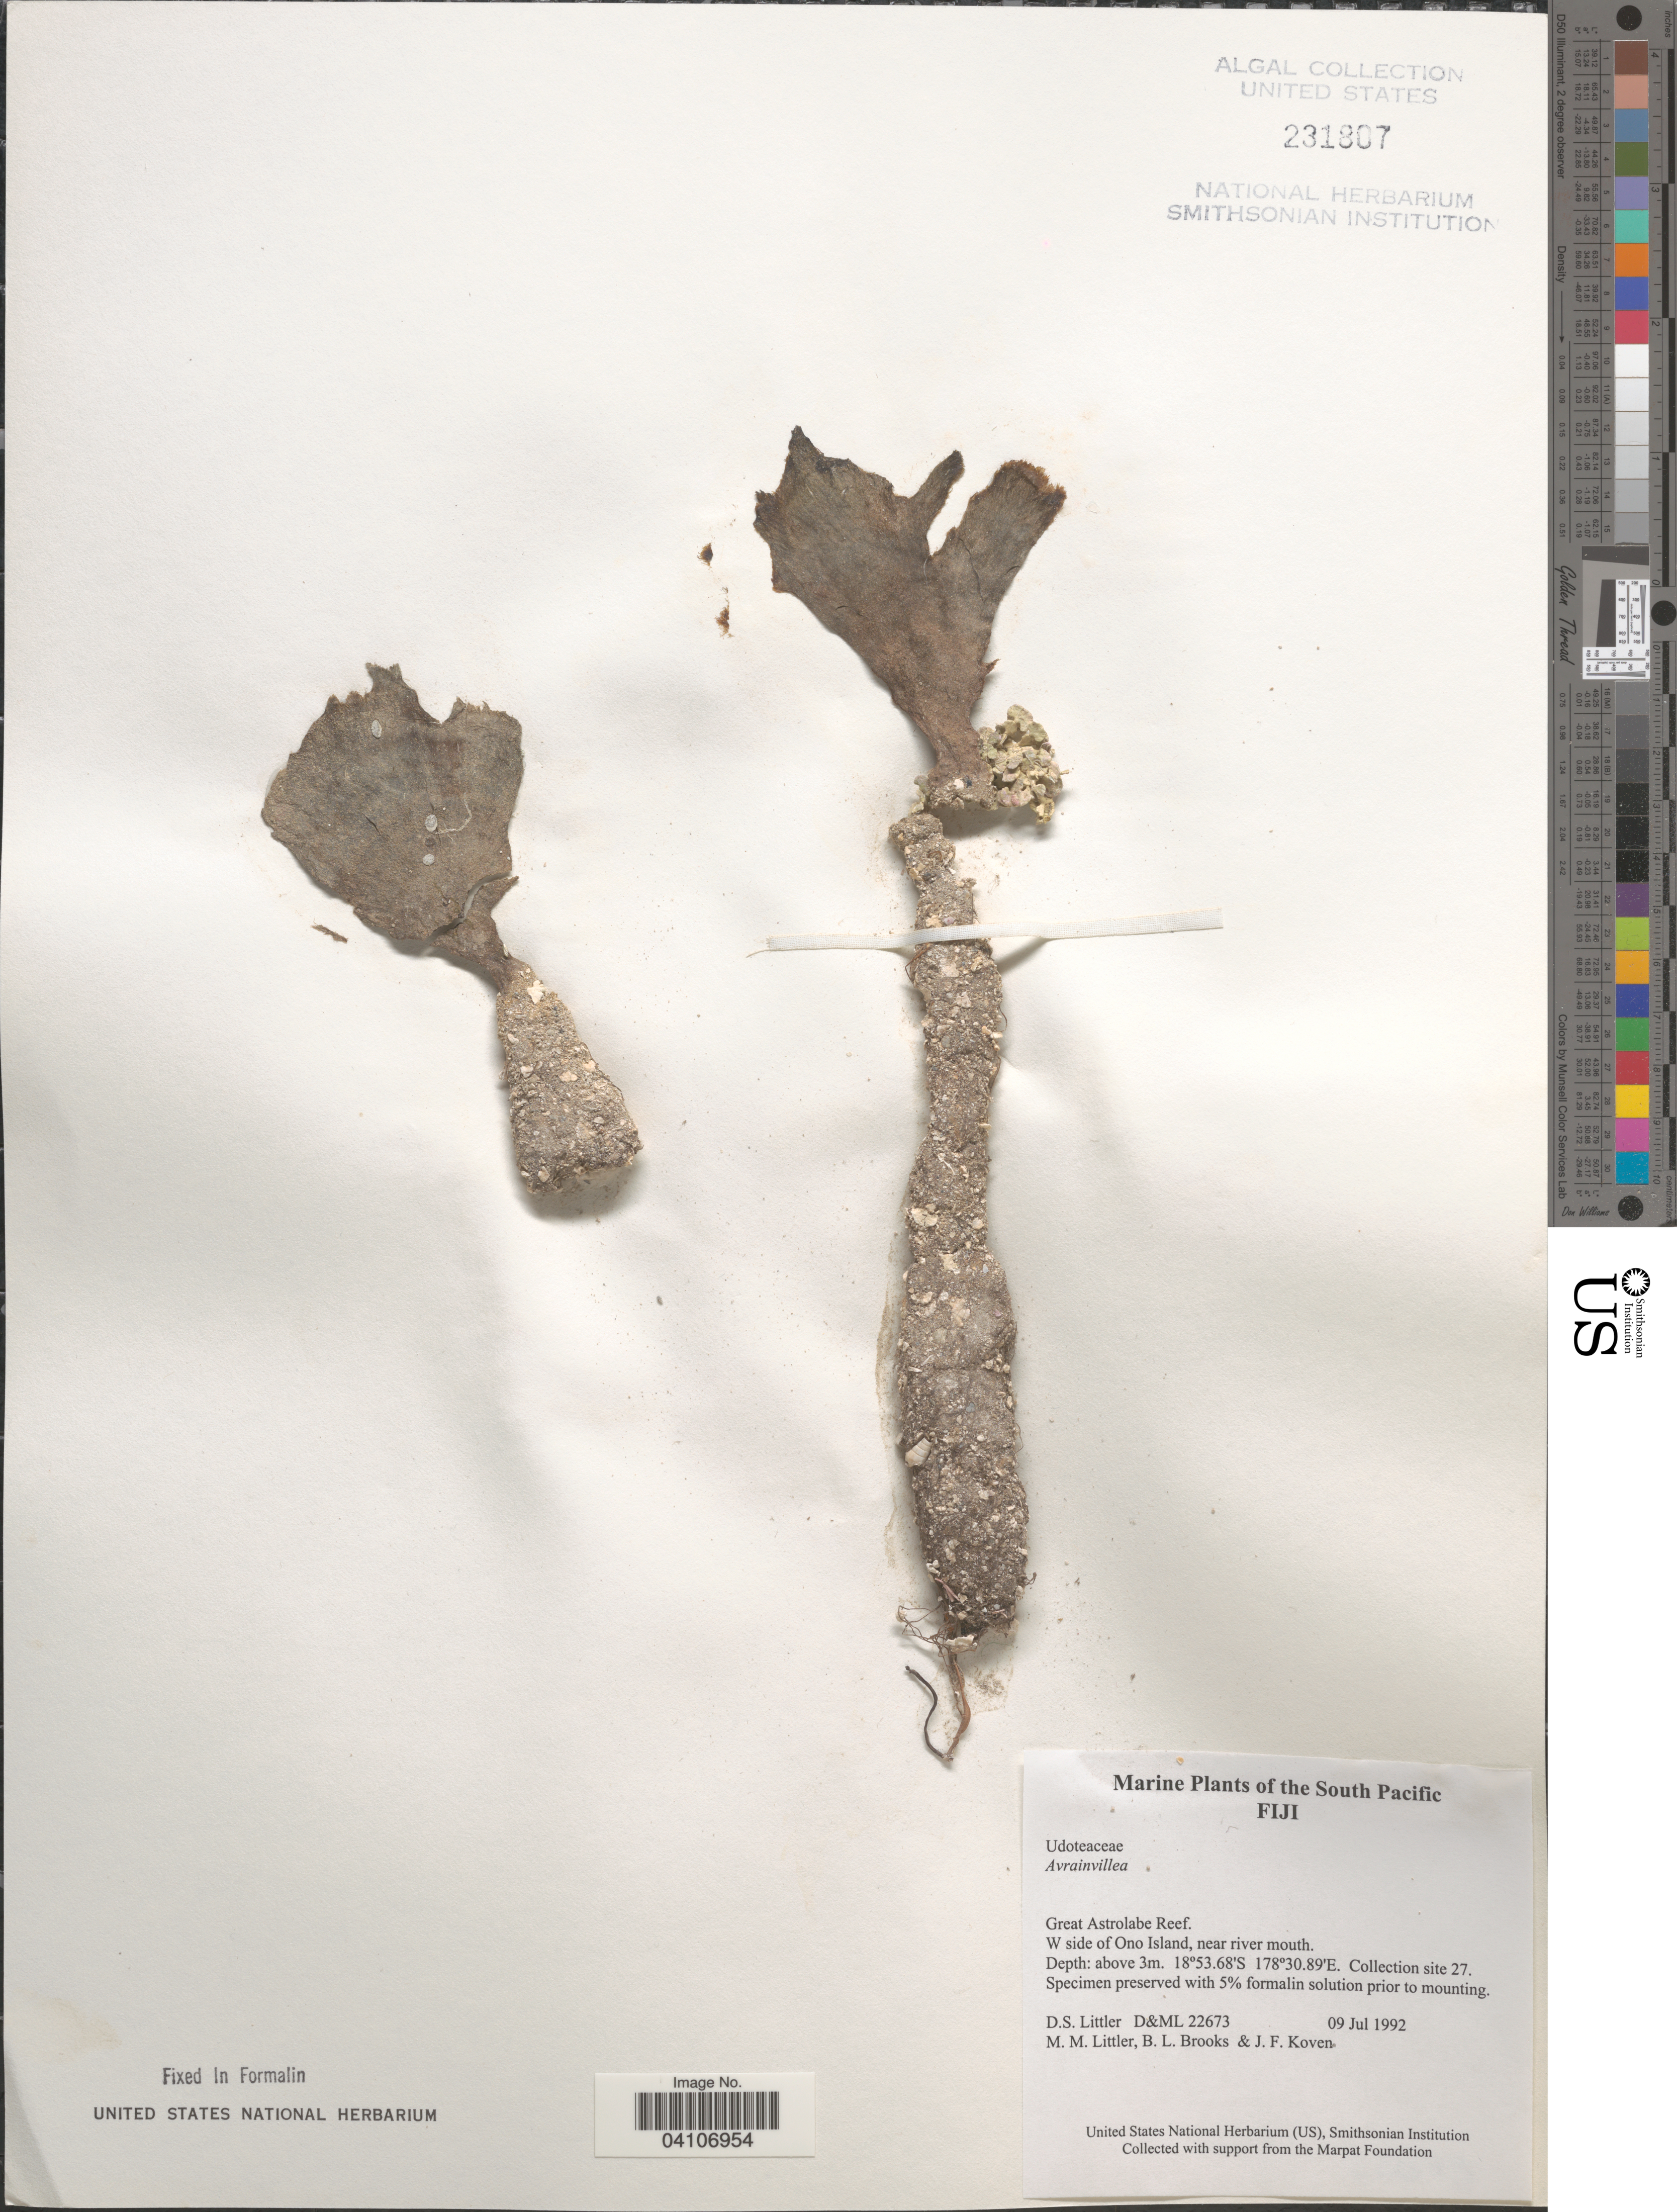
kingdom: Plantae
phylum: Chlorophyta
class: Ulvophyceae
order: Bryopsidales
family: Dichotomosiphonaceae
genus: Avrainvillea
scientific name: Avrainvillea sp.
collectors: D. S. Littler, B. Brooks & J. Koven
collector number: D&ML22673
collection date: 1992-07-09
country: Fiji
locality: Great Astrolabe Reef. W side of Ono Island, near river mouth. Collection site 27.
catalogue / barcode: US 231807